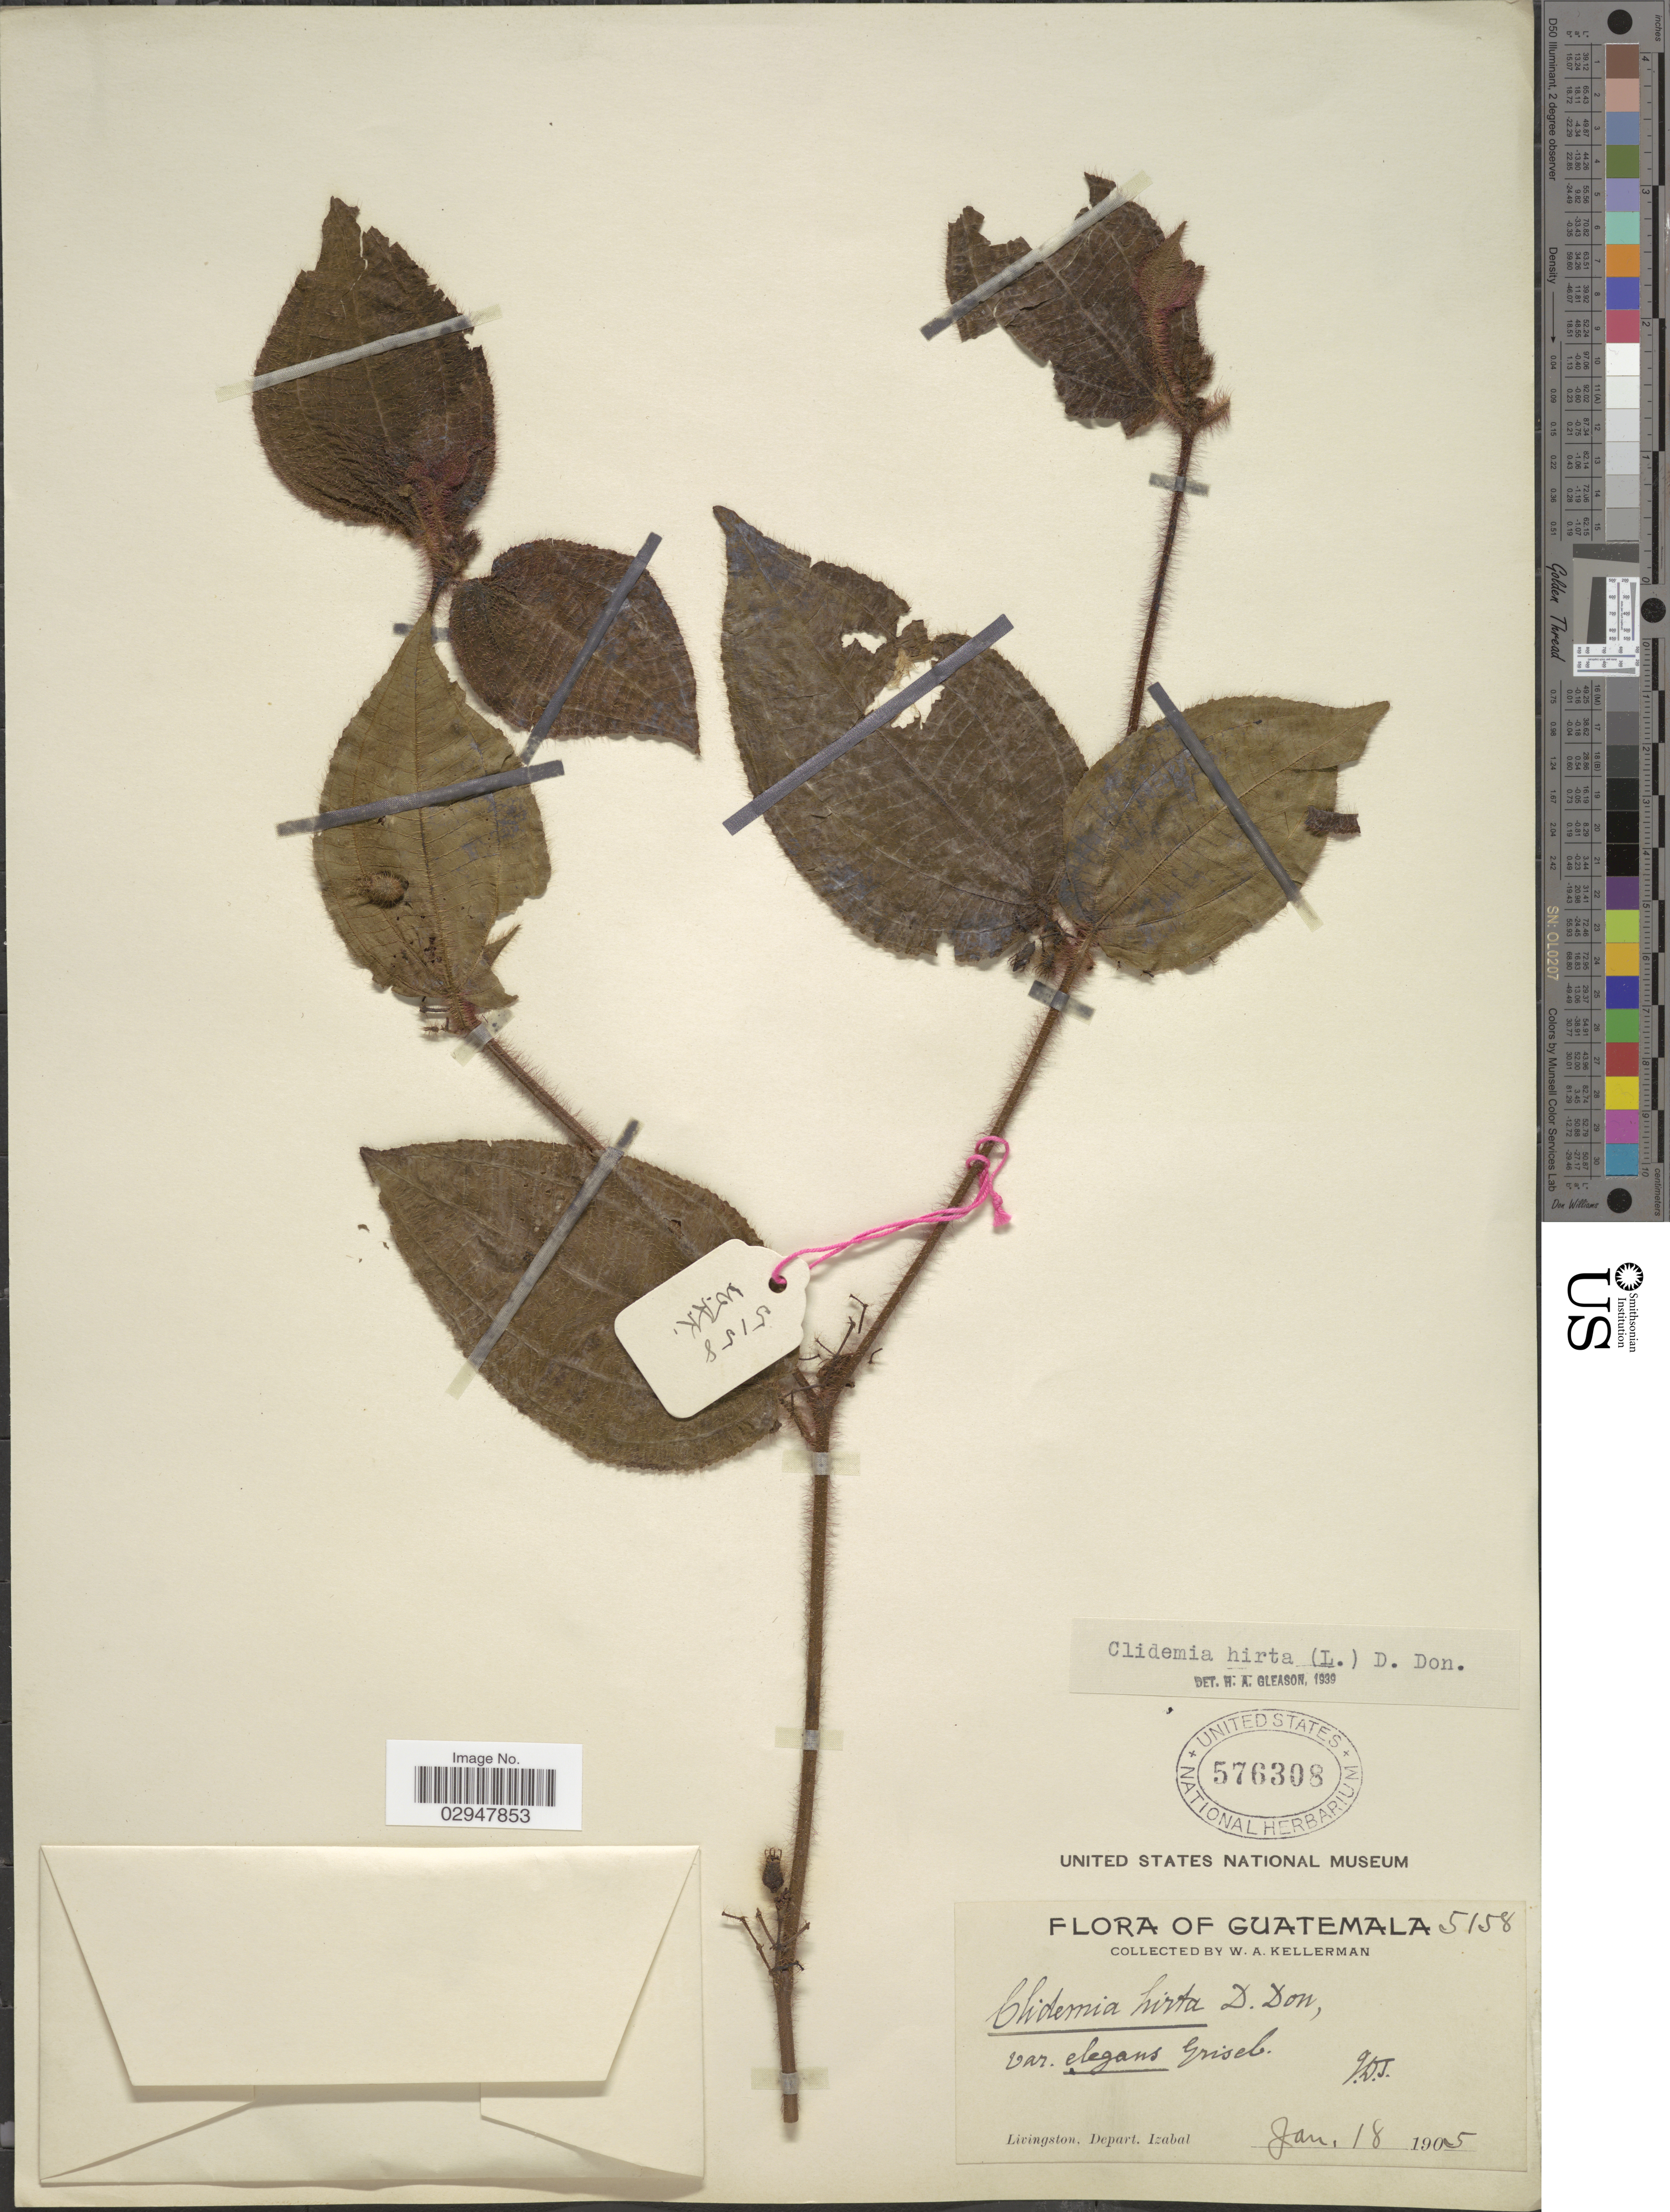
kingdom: Plantae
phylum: Tracheophyta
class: Magnoliopsida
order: Myrtales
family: Melastomataceae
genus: Miconia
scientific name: Miconia hirta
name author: Cogn.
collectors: W. Kellerman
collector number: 5158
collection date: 1905-01-18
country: Guatemala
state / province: Izabal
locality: Livington, Depart. Izabal.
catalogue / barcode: US 576308